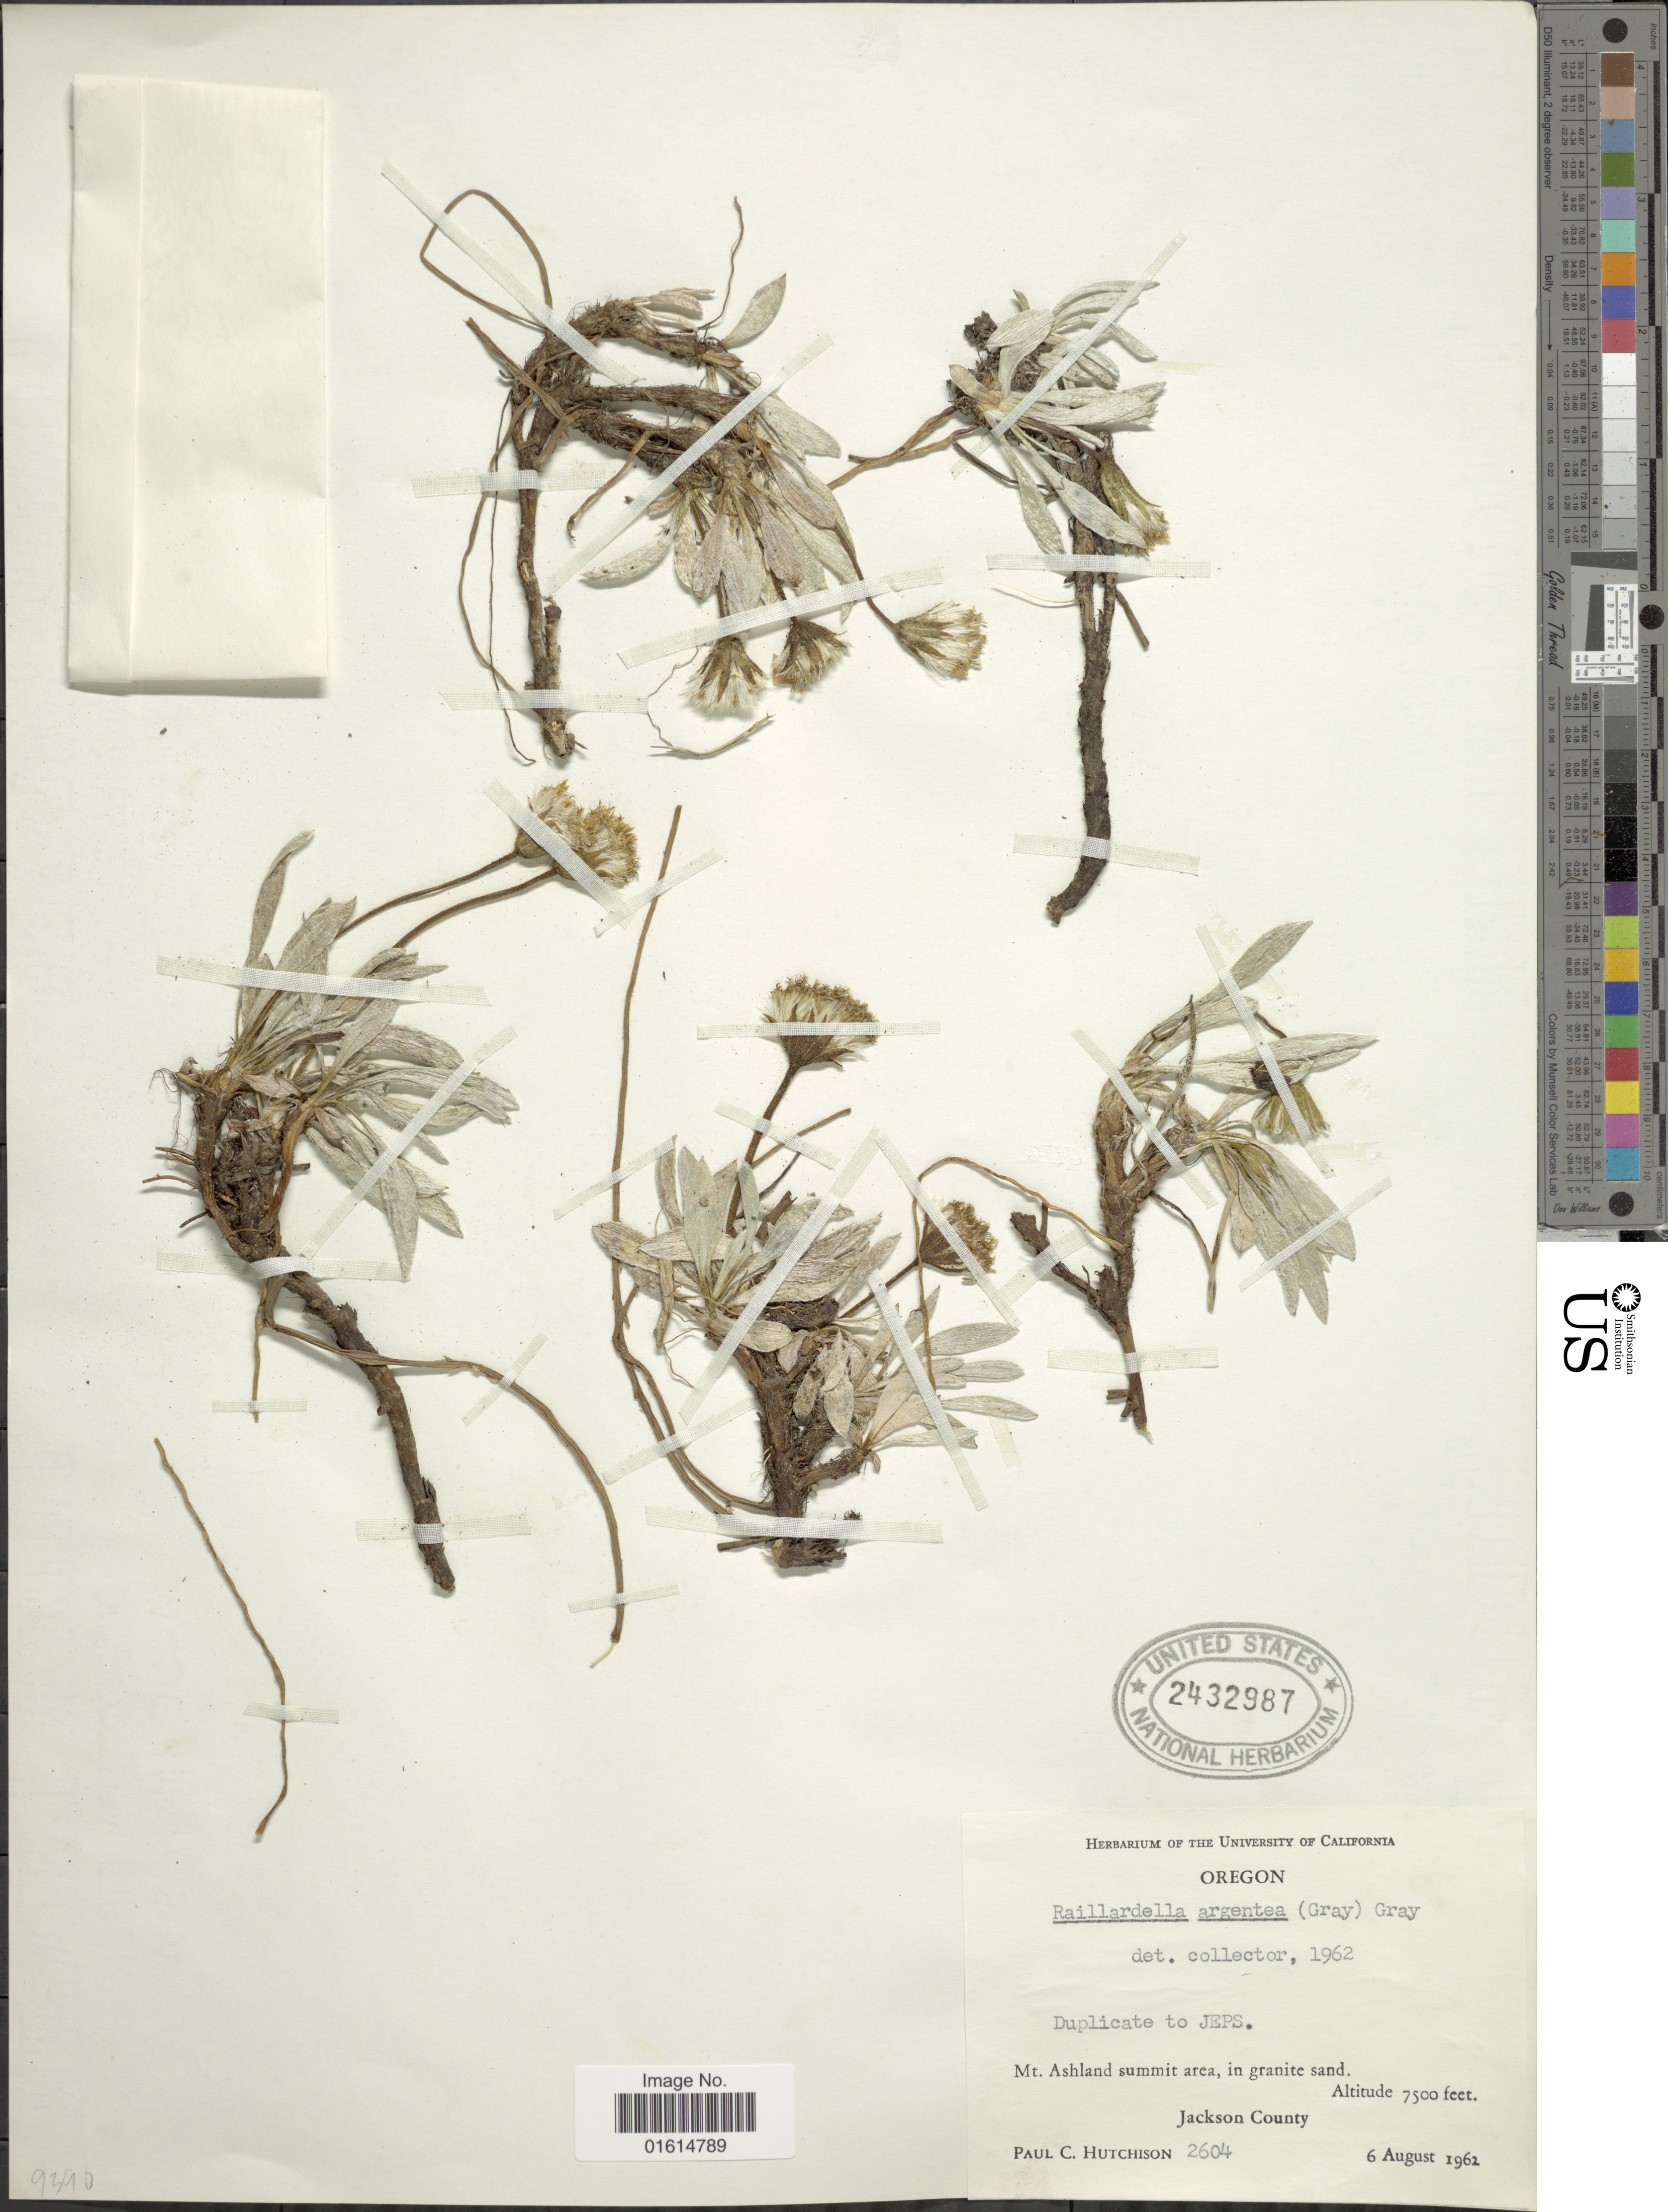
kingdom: Plantae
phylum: Tracheophyta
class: Magnoliopsida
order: Asterales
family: Asteraceae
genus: Raillardella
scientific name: Raillardella argentea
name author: A. Gray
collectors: P. C. Hutchison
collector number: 2604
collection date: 1962-08-06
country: United States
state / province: Oregon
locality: Mt. Ashland summit area, Jackson County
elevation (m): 2286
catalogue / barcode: US 2432987